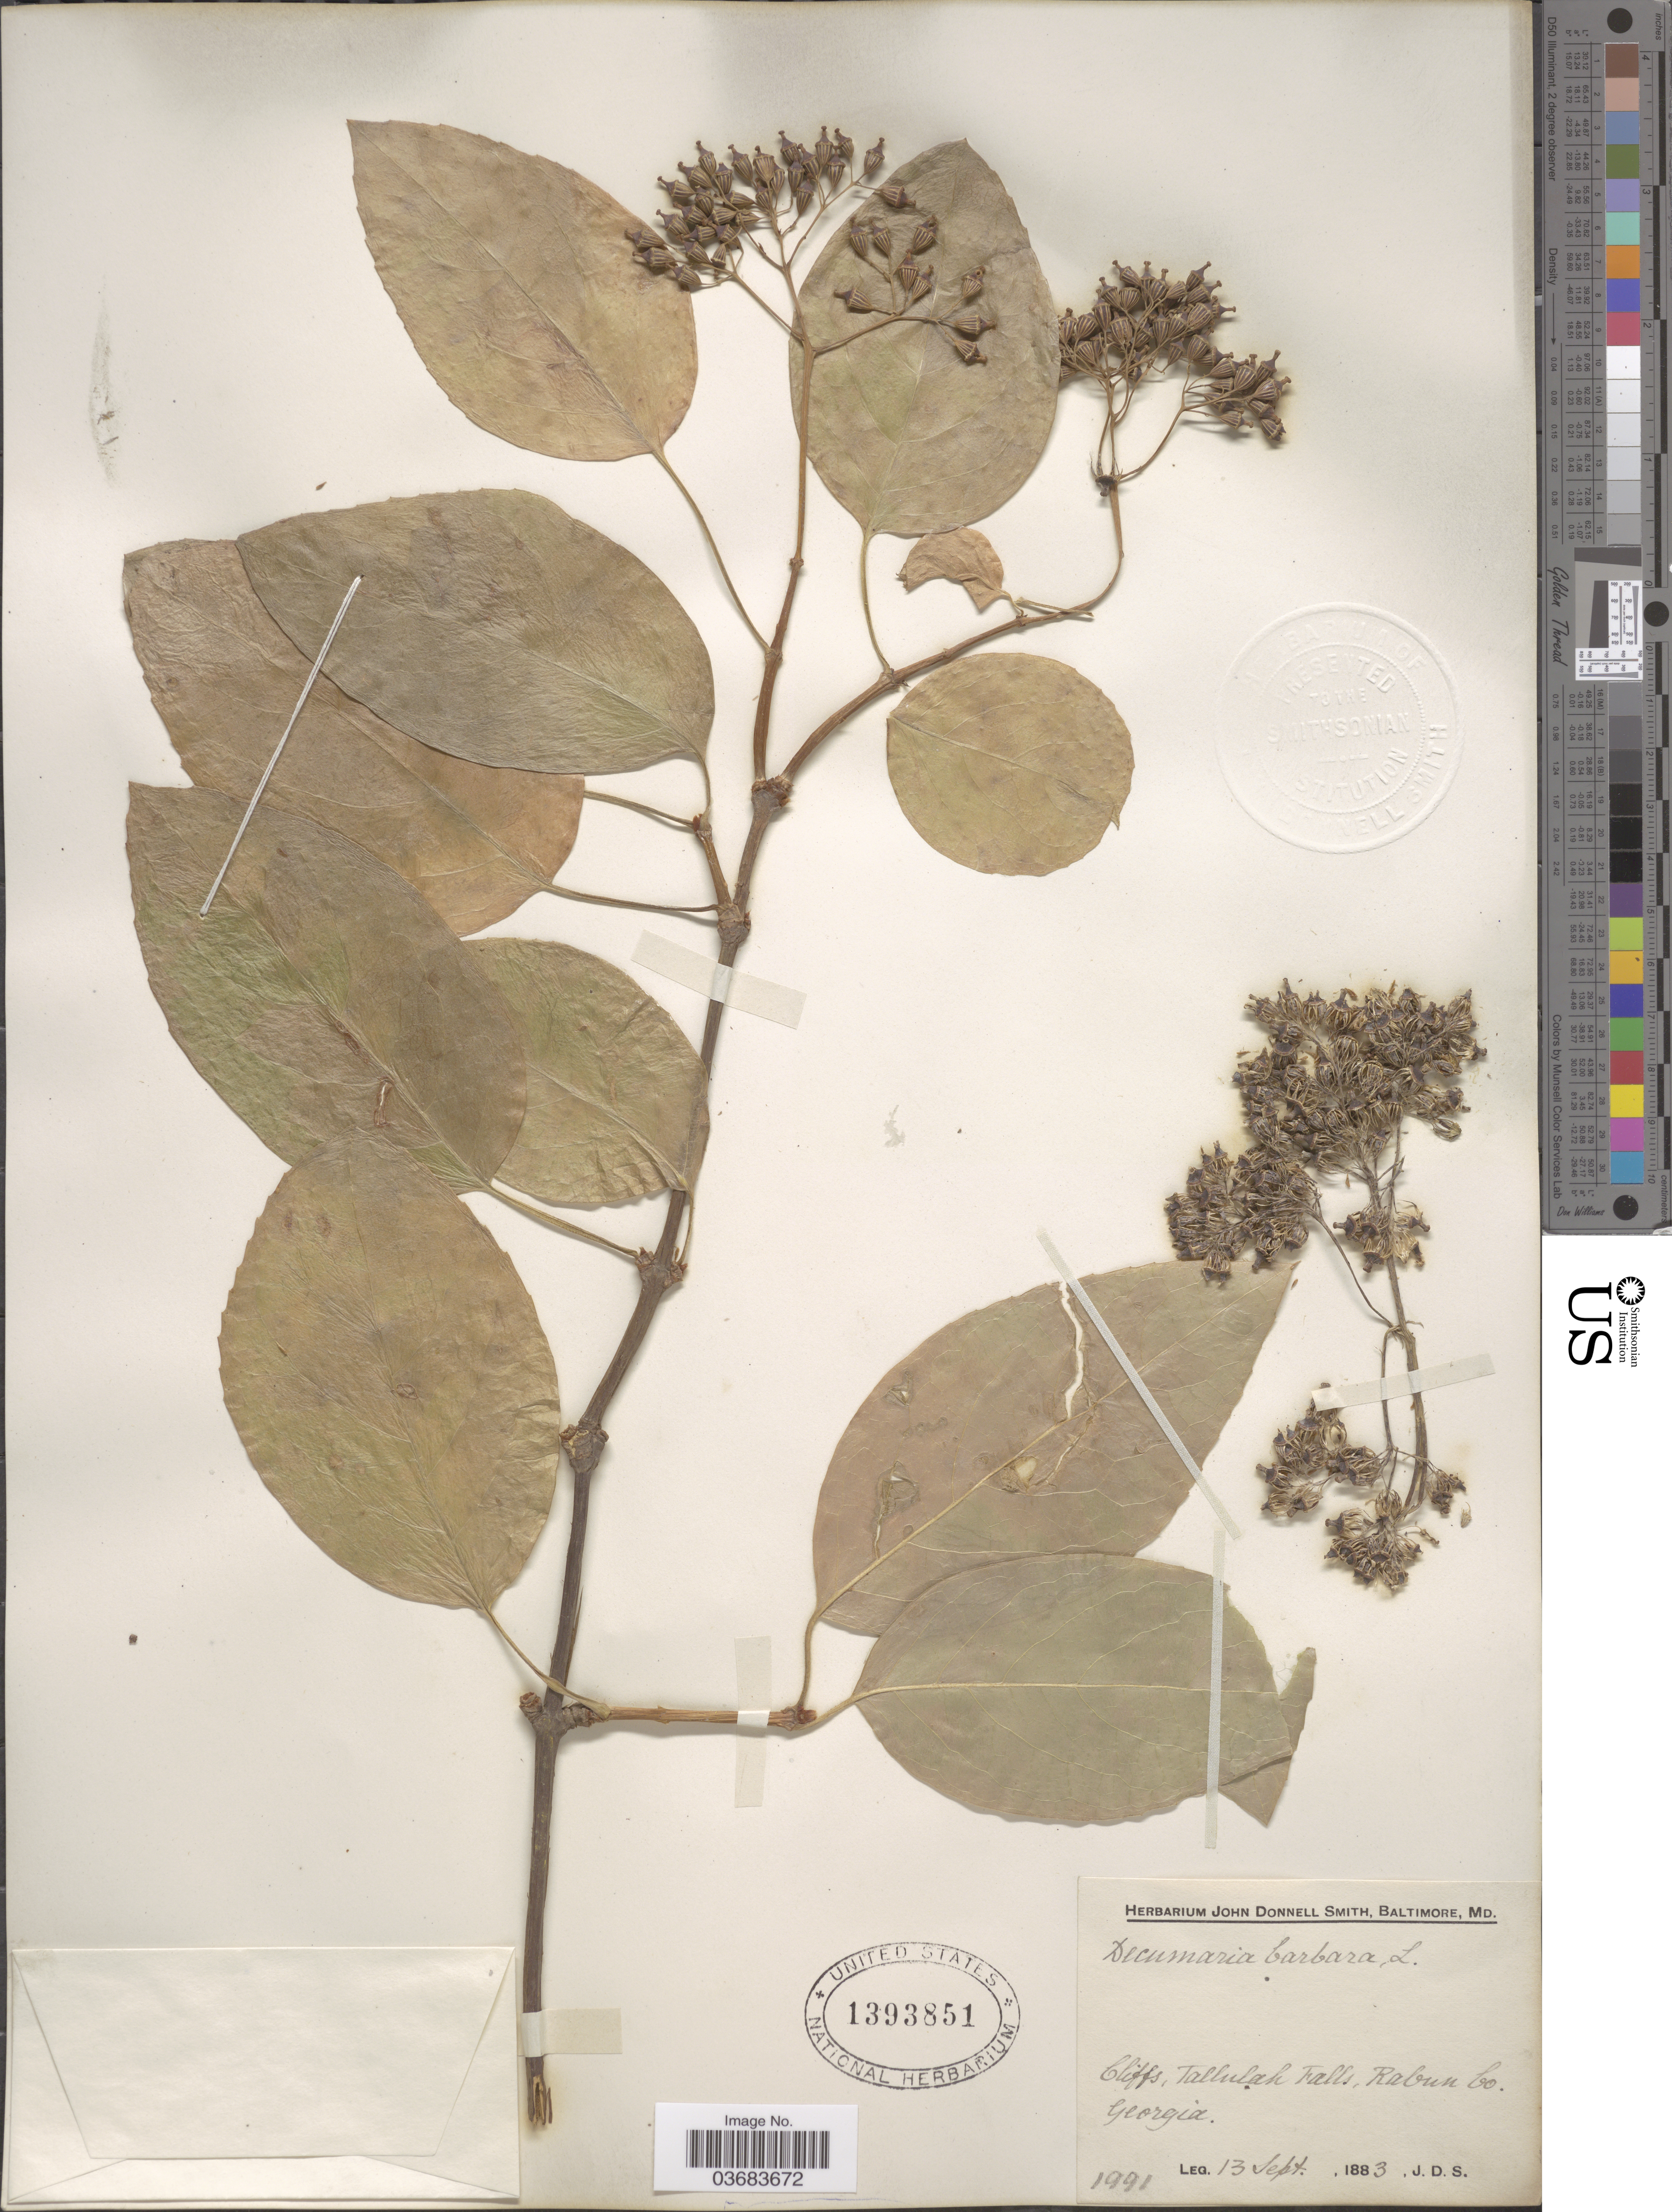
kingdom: Plantae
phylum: Tracheophyta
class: Magnoliopsida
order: Cornales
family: Hydrangeaceae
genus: Hydrangea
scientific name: Hydrangea barbara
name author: (L.) Bernd Schulz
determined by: Strong, Mark T., (BOT), Smithsonian Institution - National Museum of Natural History (UNITED STATES)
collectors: J. Donnell Smith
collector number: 1991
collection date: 1883-09-13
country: United States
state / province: Georgia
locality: Cliffs, Tallulah Falls, Rabun Co.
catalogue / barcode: US 1393851